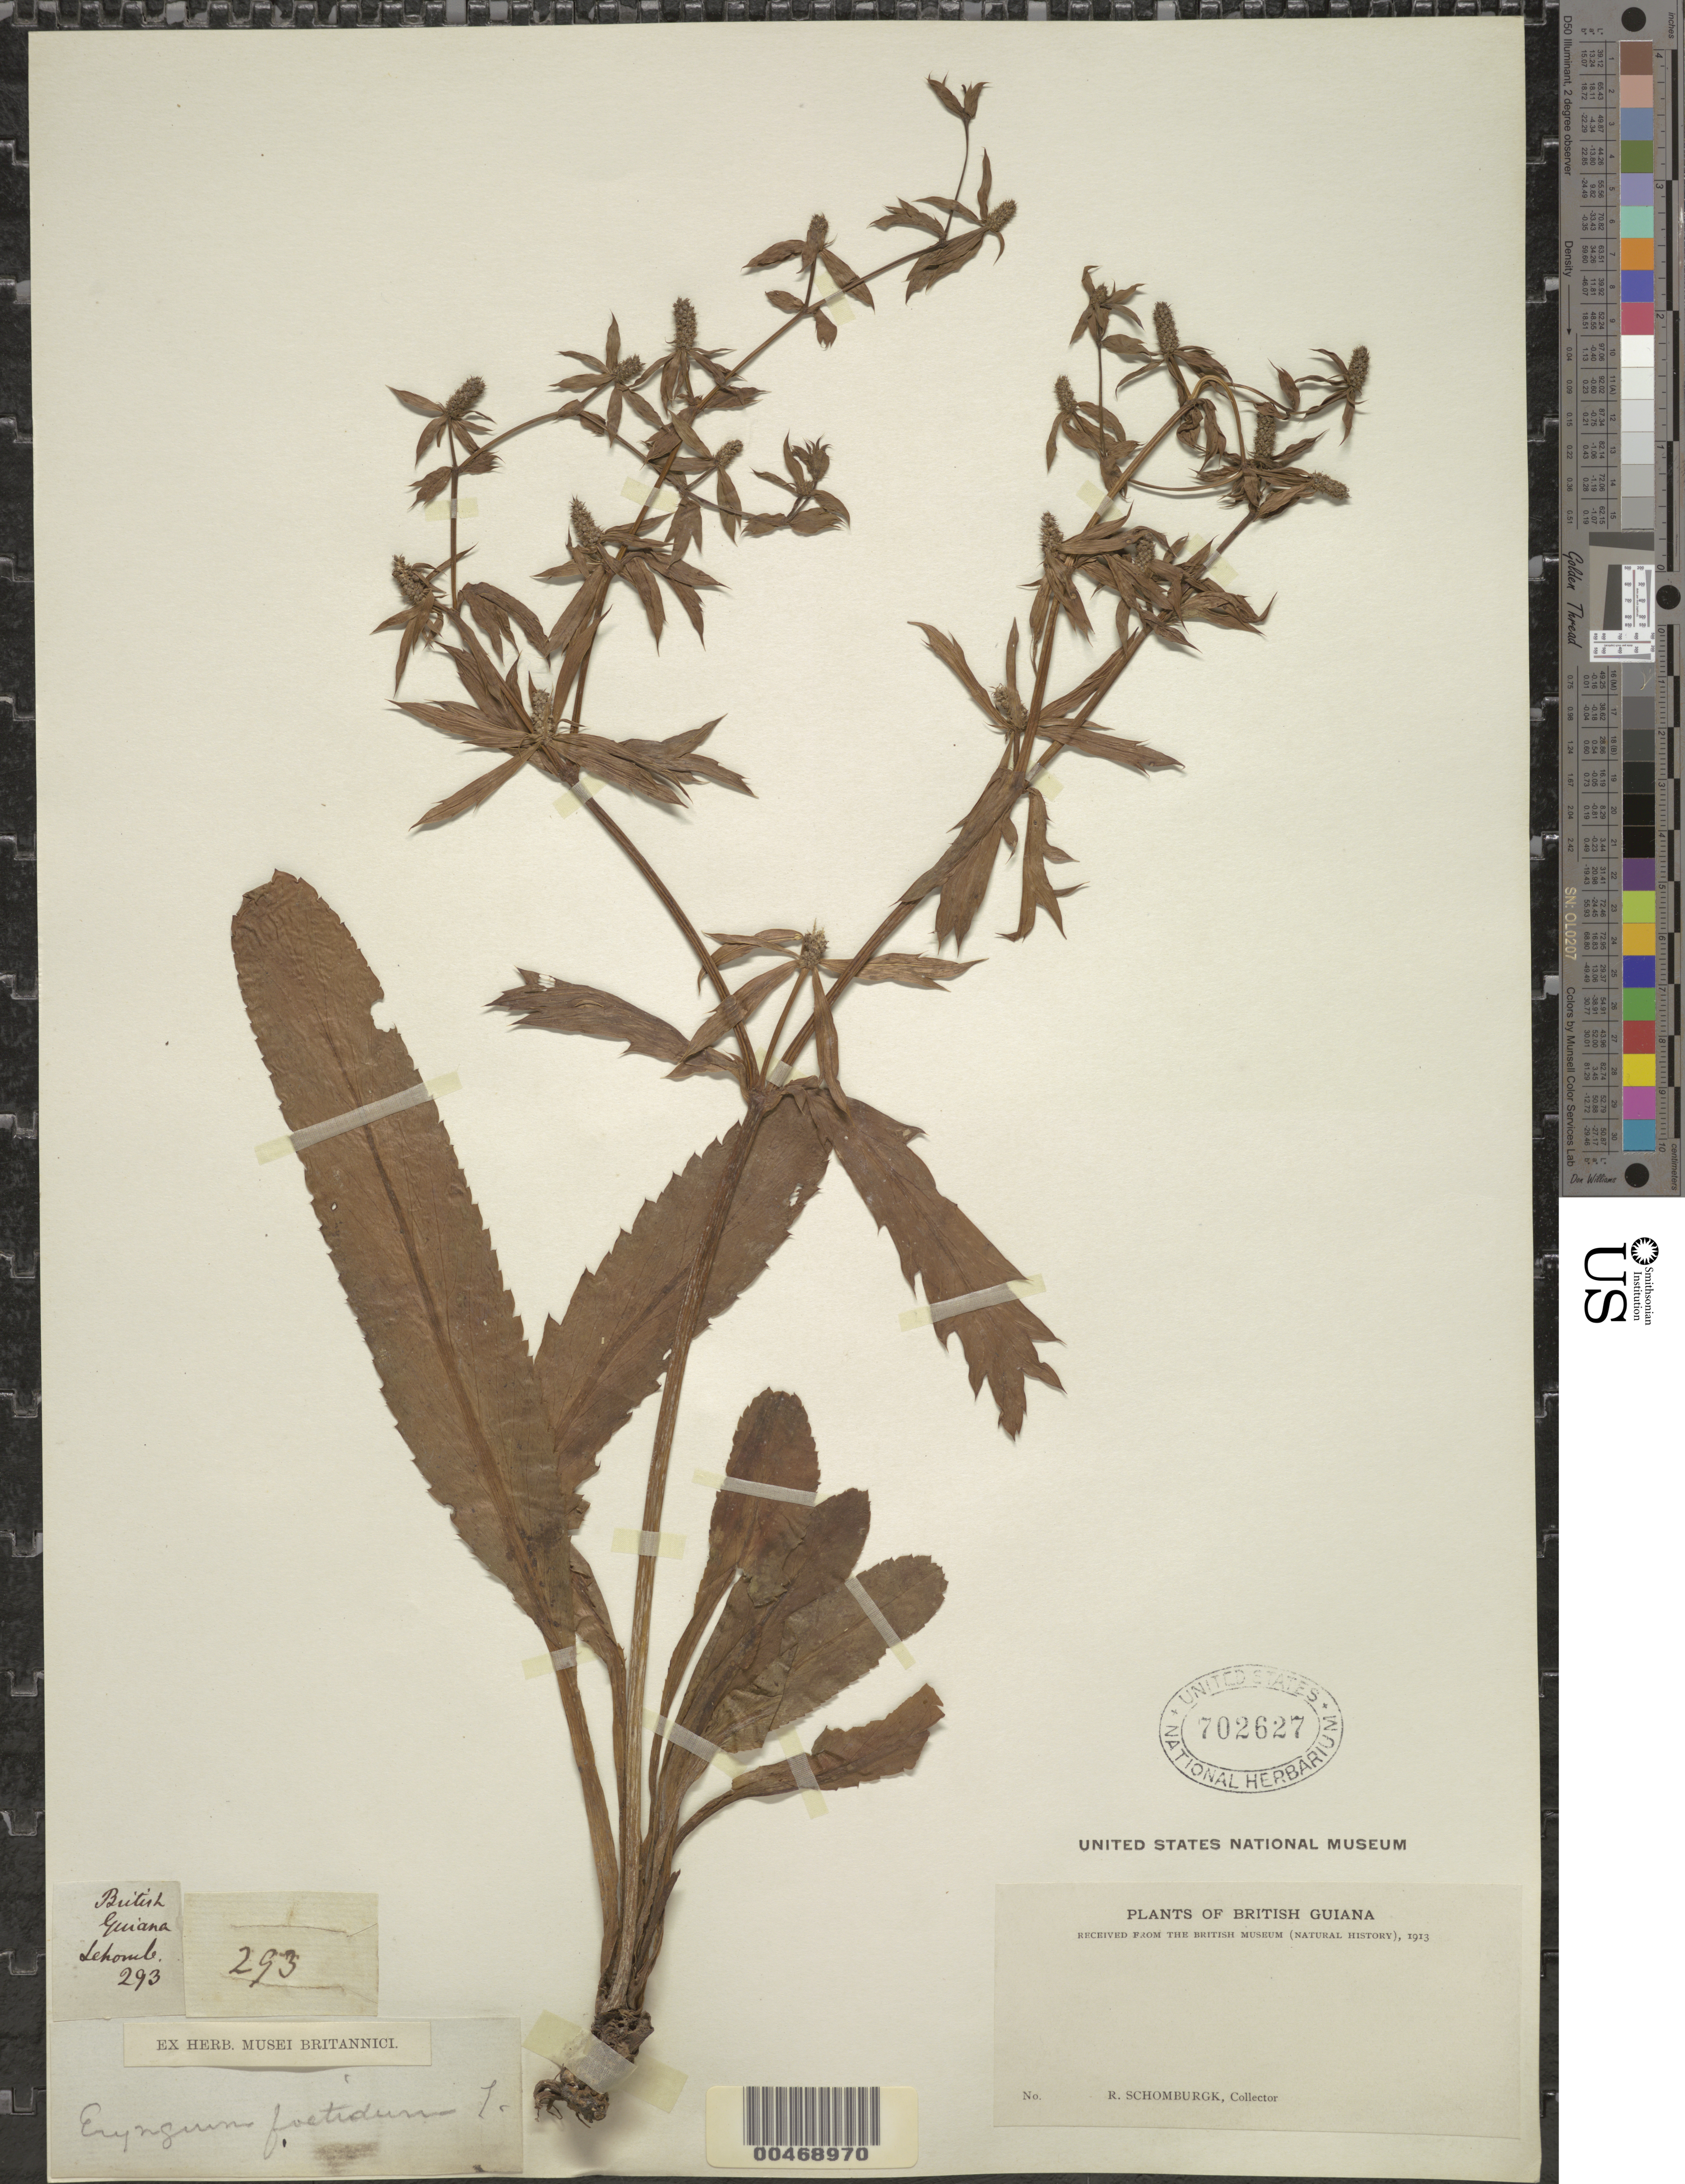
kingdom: Plantae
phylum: Tracheophyta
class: Magnoliopsida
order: Apiales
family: Apiaceae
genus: Eryngium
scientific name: Eryngium foetidum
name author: L.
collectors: -- Schomburgk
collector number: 293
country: Guyana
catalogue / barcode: US 702627